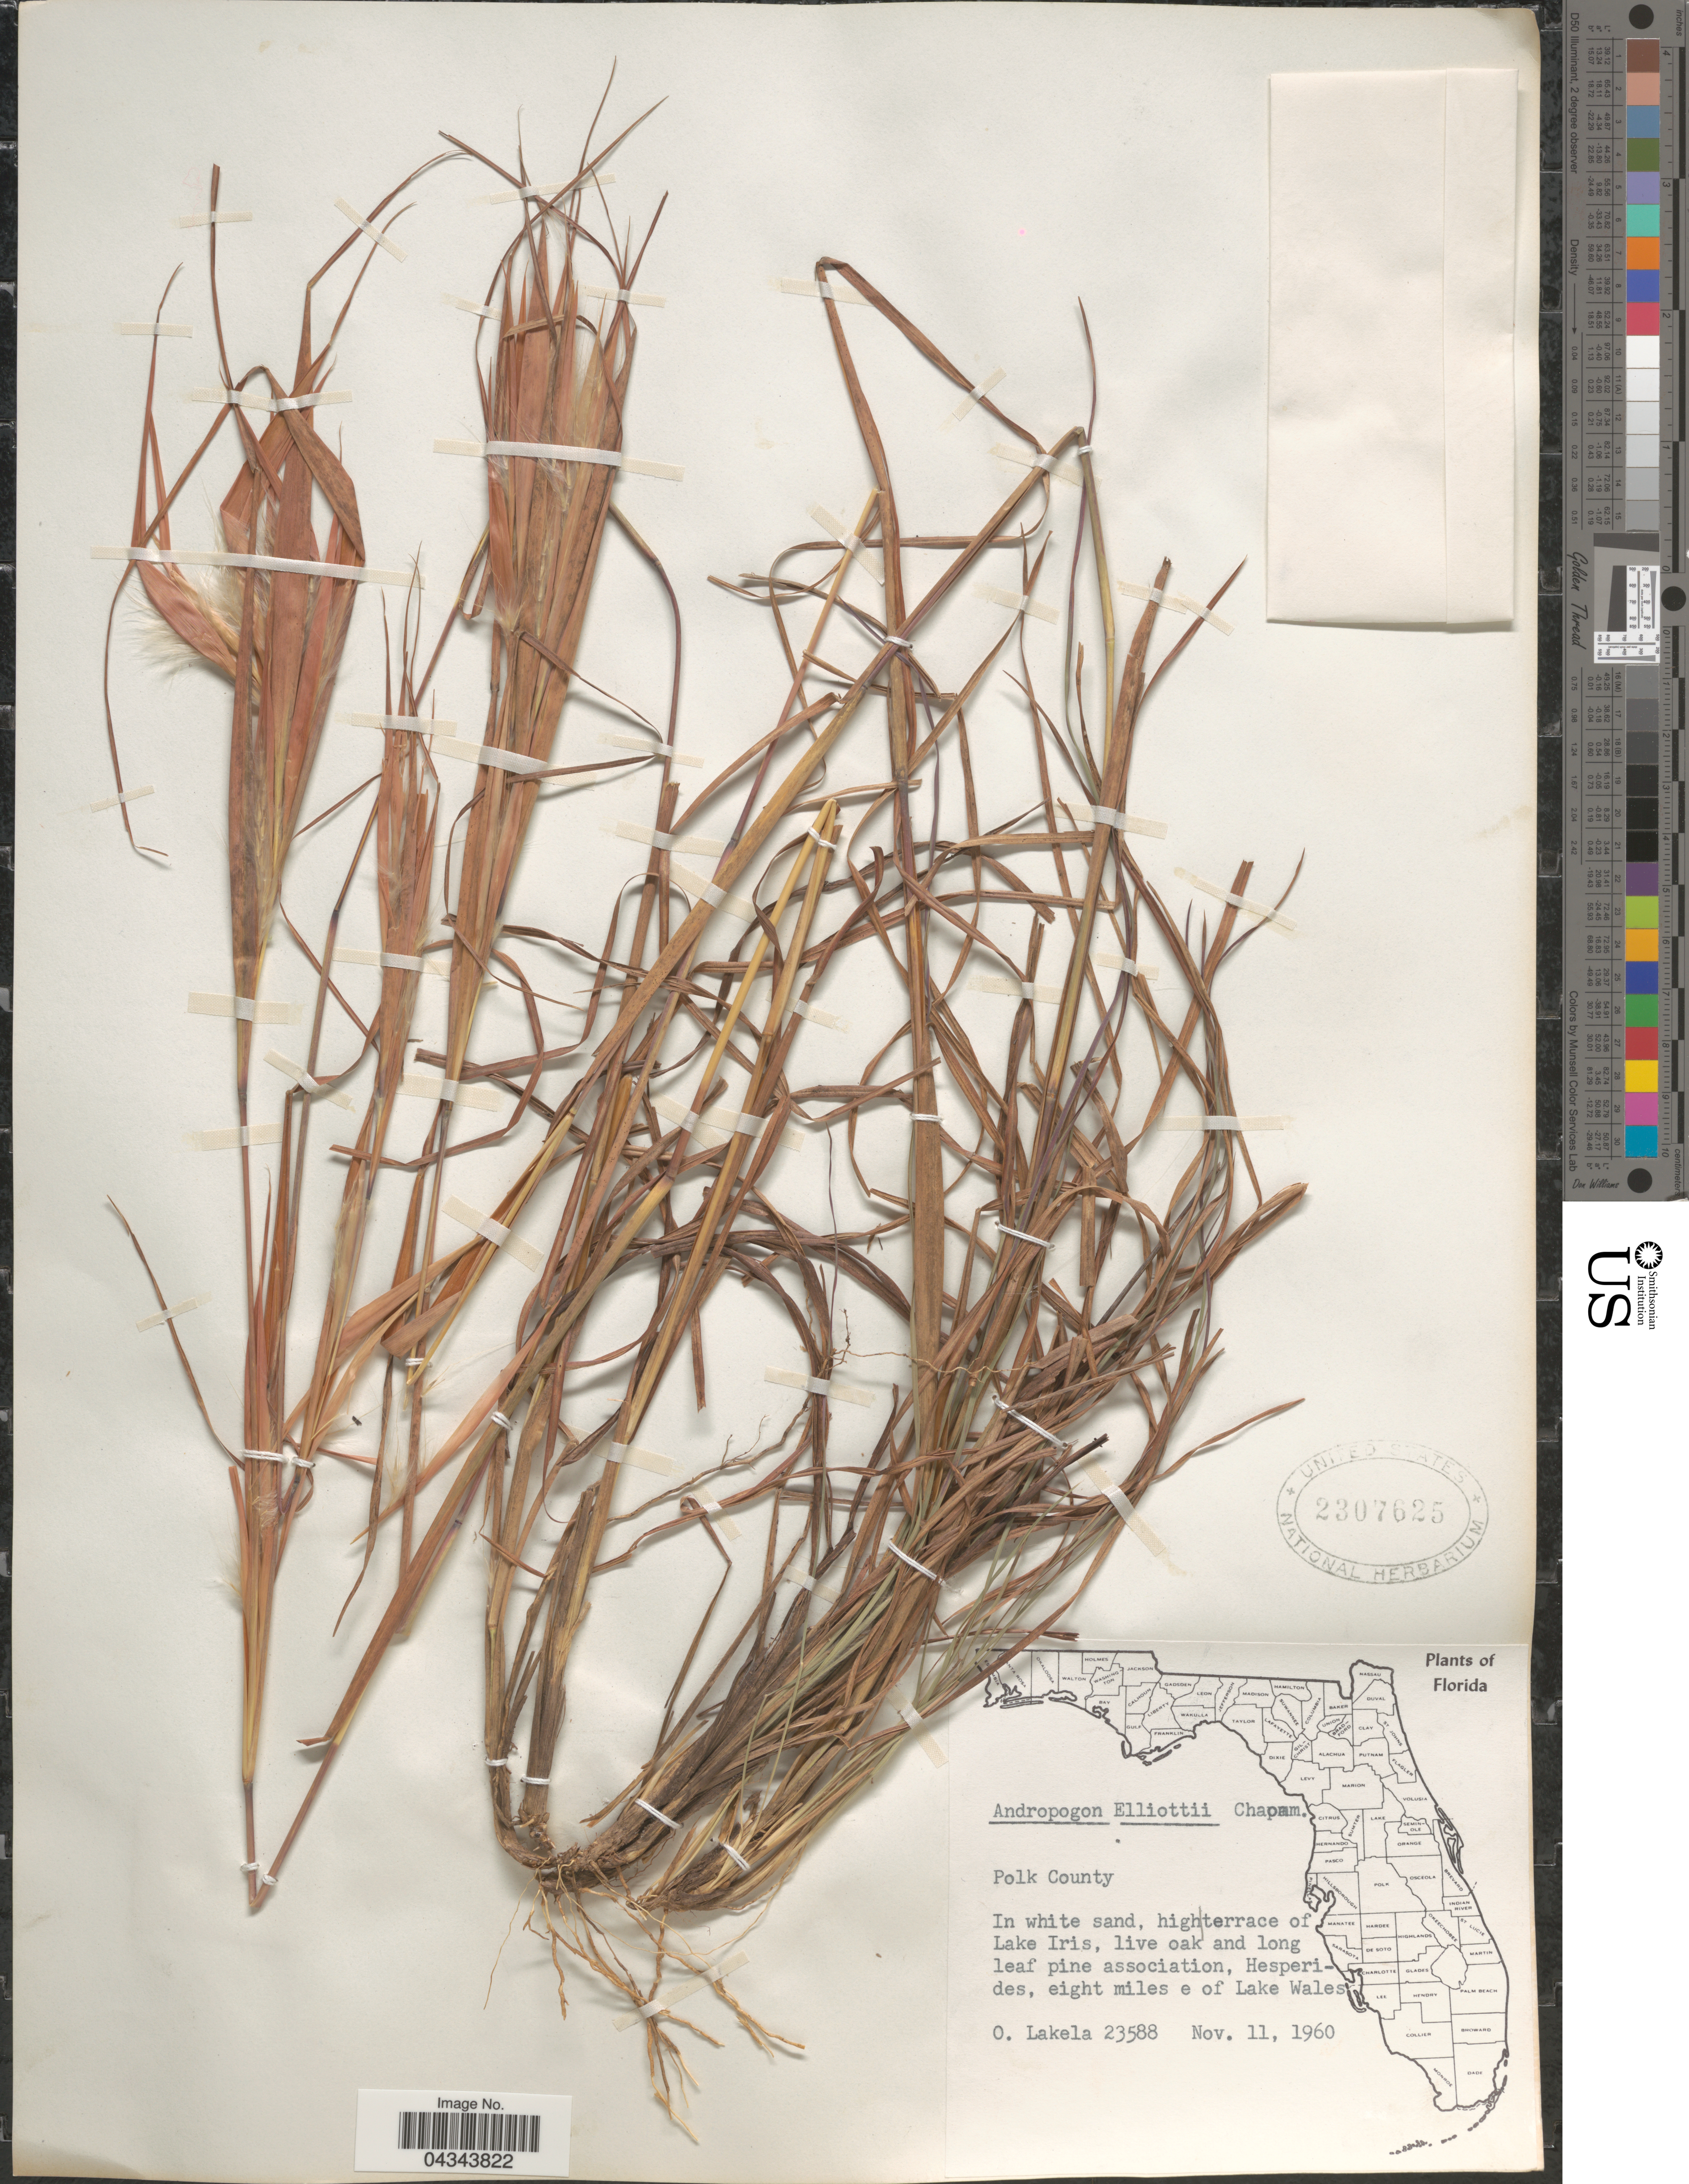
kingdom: Plantae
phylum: Tracheophyta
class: Liliopsida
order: Poales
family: Poaceae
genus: Andropogon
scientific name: Andropogon ternarius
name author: Michx.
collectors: O. Lakela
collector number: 23588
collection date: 1960-11-11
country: United States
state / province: Florida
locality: Polk County. High terrace of Lake Iris. Hesperides, eight miles e of Lake Wales.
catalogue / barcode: US 2307625